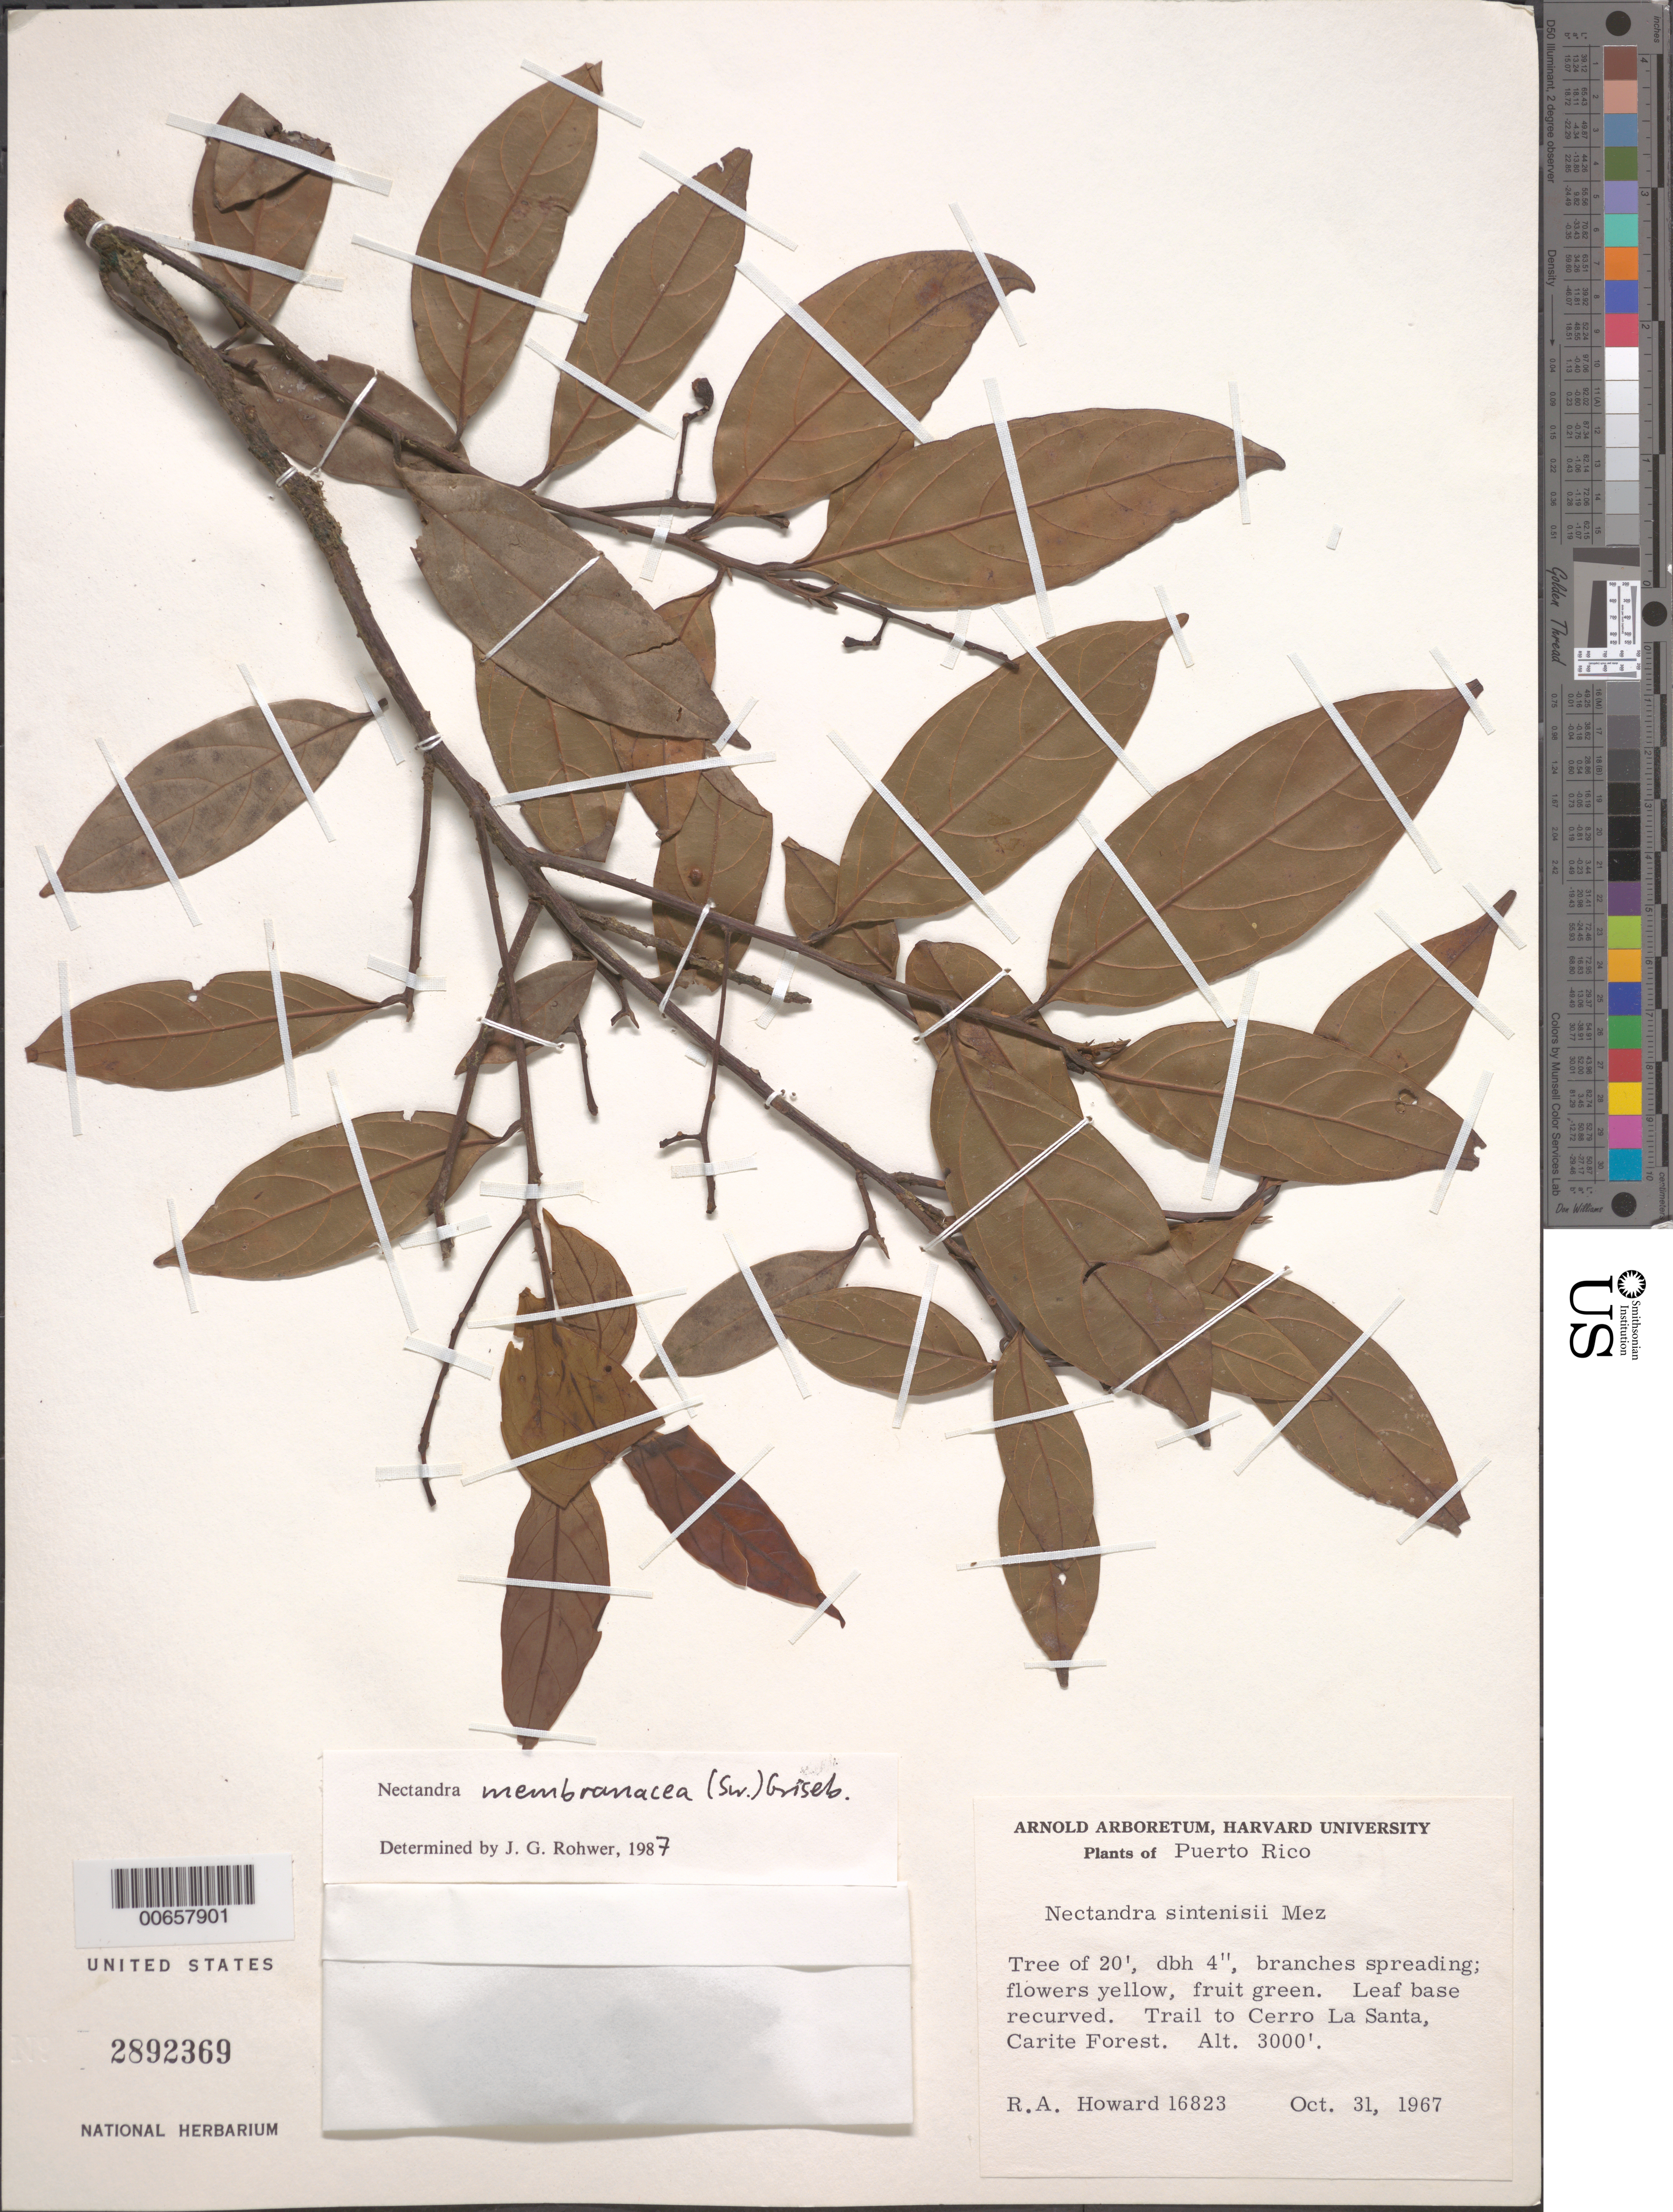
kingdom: Plantae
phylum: Tracheophyta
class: Magnoliopsida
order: Laurales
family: Lauraceae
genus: Nectandra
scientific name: Nectandra membranacea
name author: (Sw.) Griseb.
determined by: Rohwer, J. G.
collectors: R. A. Howard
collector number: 16823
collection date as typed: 31 Oct 1967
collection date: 1967-10-31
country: Puerto Rico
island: Greater Antilles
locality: Cerro La Santa, Carite Forest, trail to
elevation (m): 914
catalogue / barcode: US 2892369